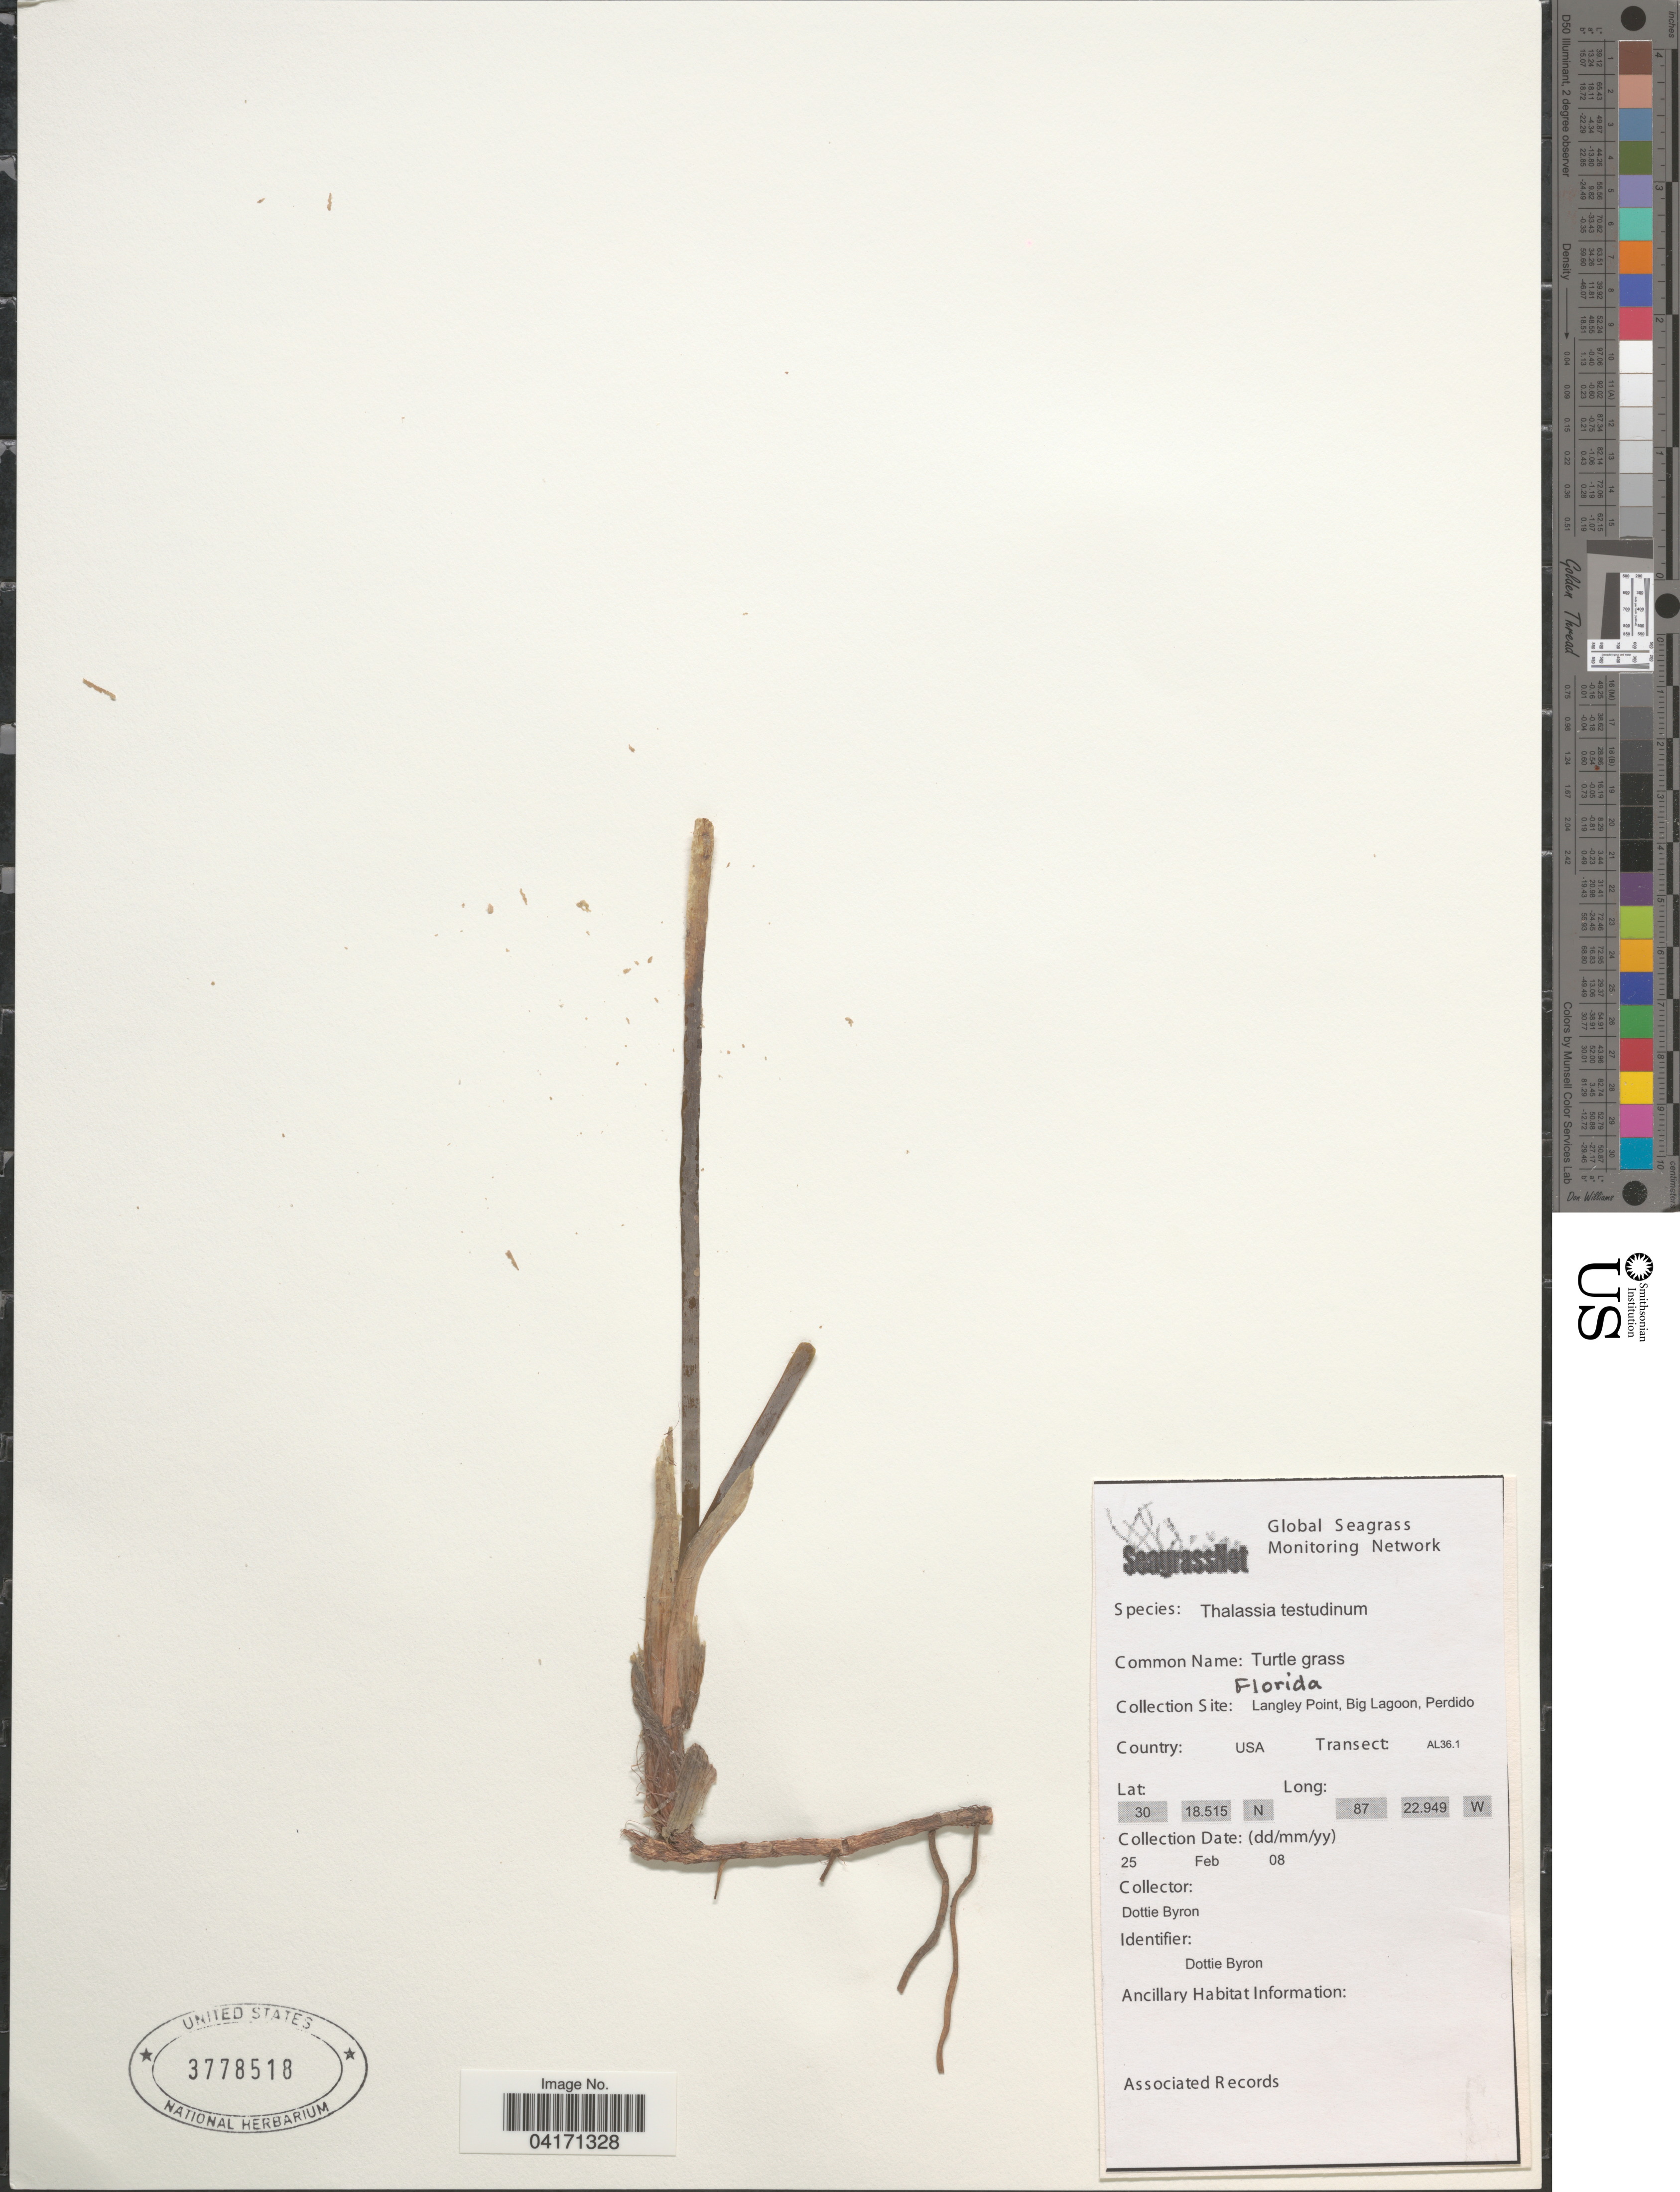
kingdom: Plantae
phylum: Tracheophyta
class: Liliopsida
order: Alismatales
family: Hydrocharitaceae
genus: Thalassia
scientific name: Thalassia testudinum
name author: Banks & Sol. ex K.D. Koenig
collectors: D. Byron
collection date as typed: Transcribed d/m/y: 25/2/8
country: United States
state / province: Florida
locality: Langley Point, Big Lagoon, Perdido. Transect: AL36.1.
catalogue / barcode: US 3778518